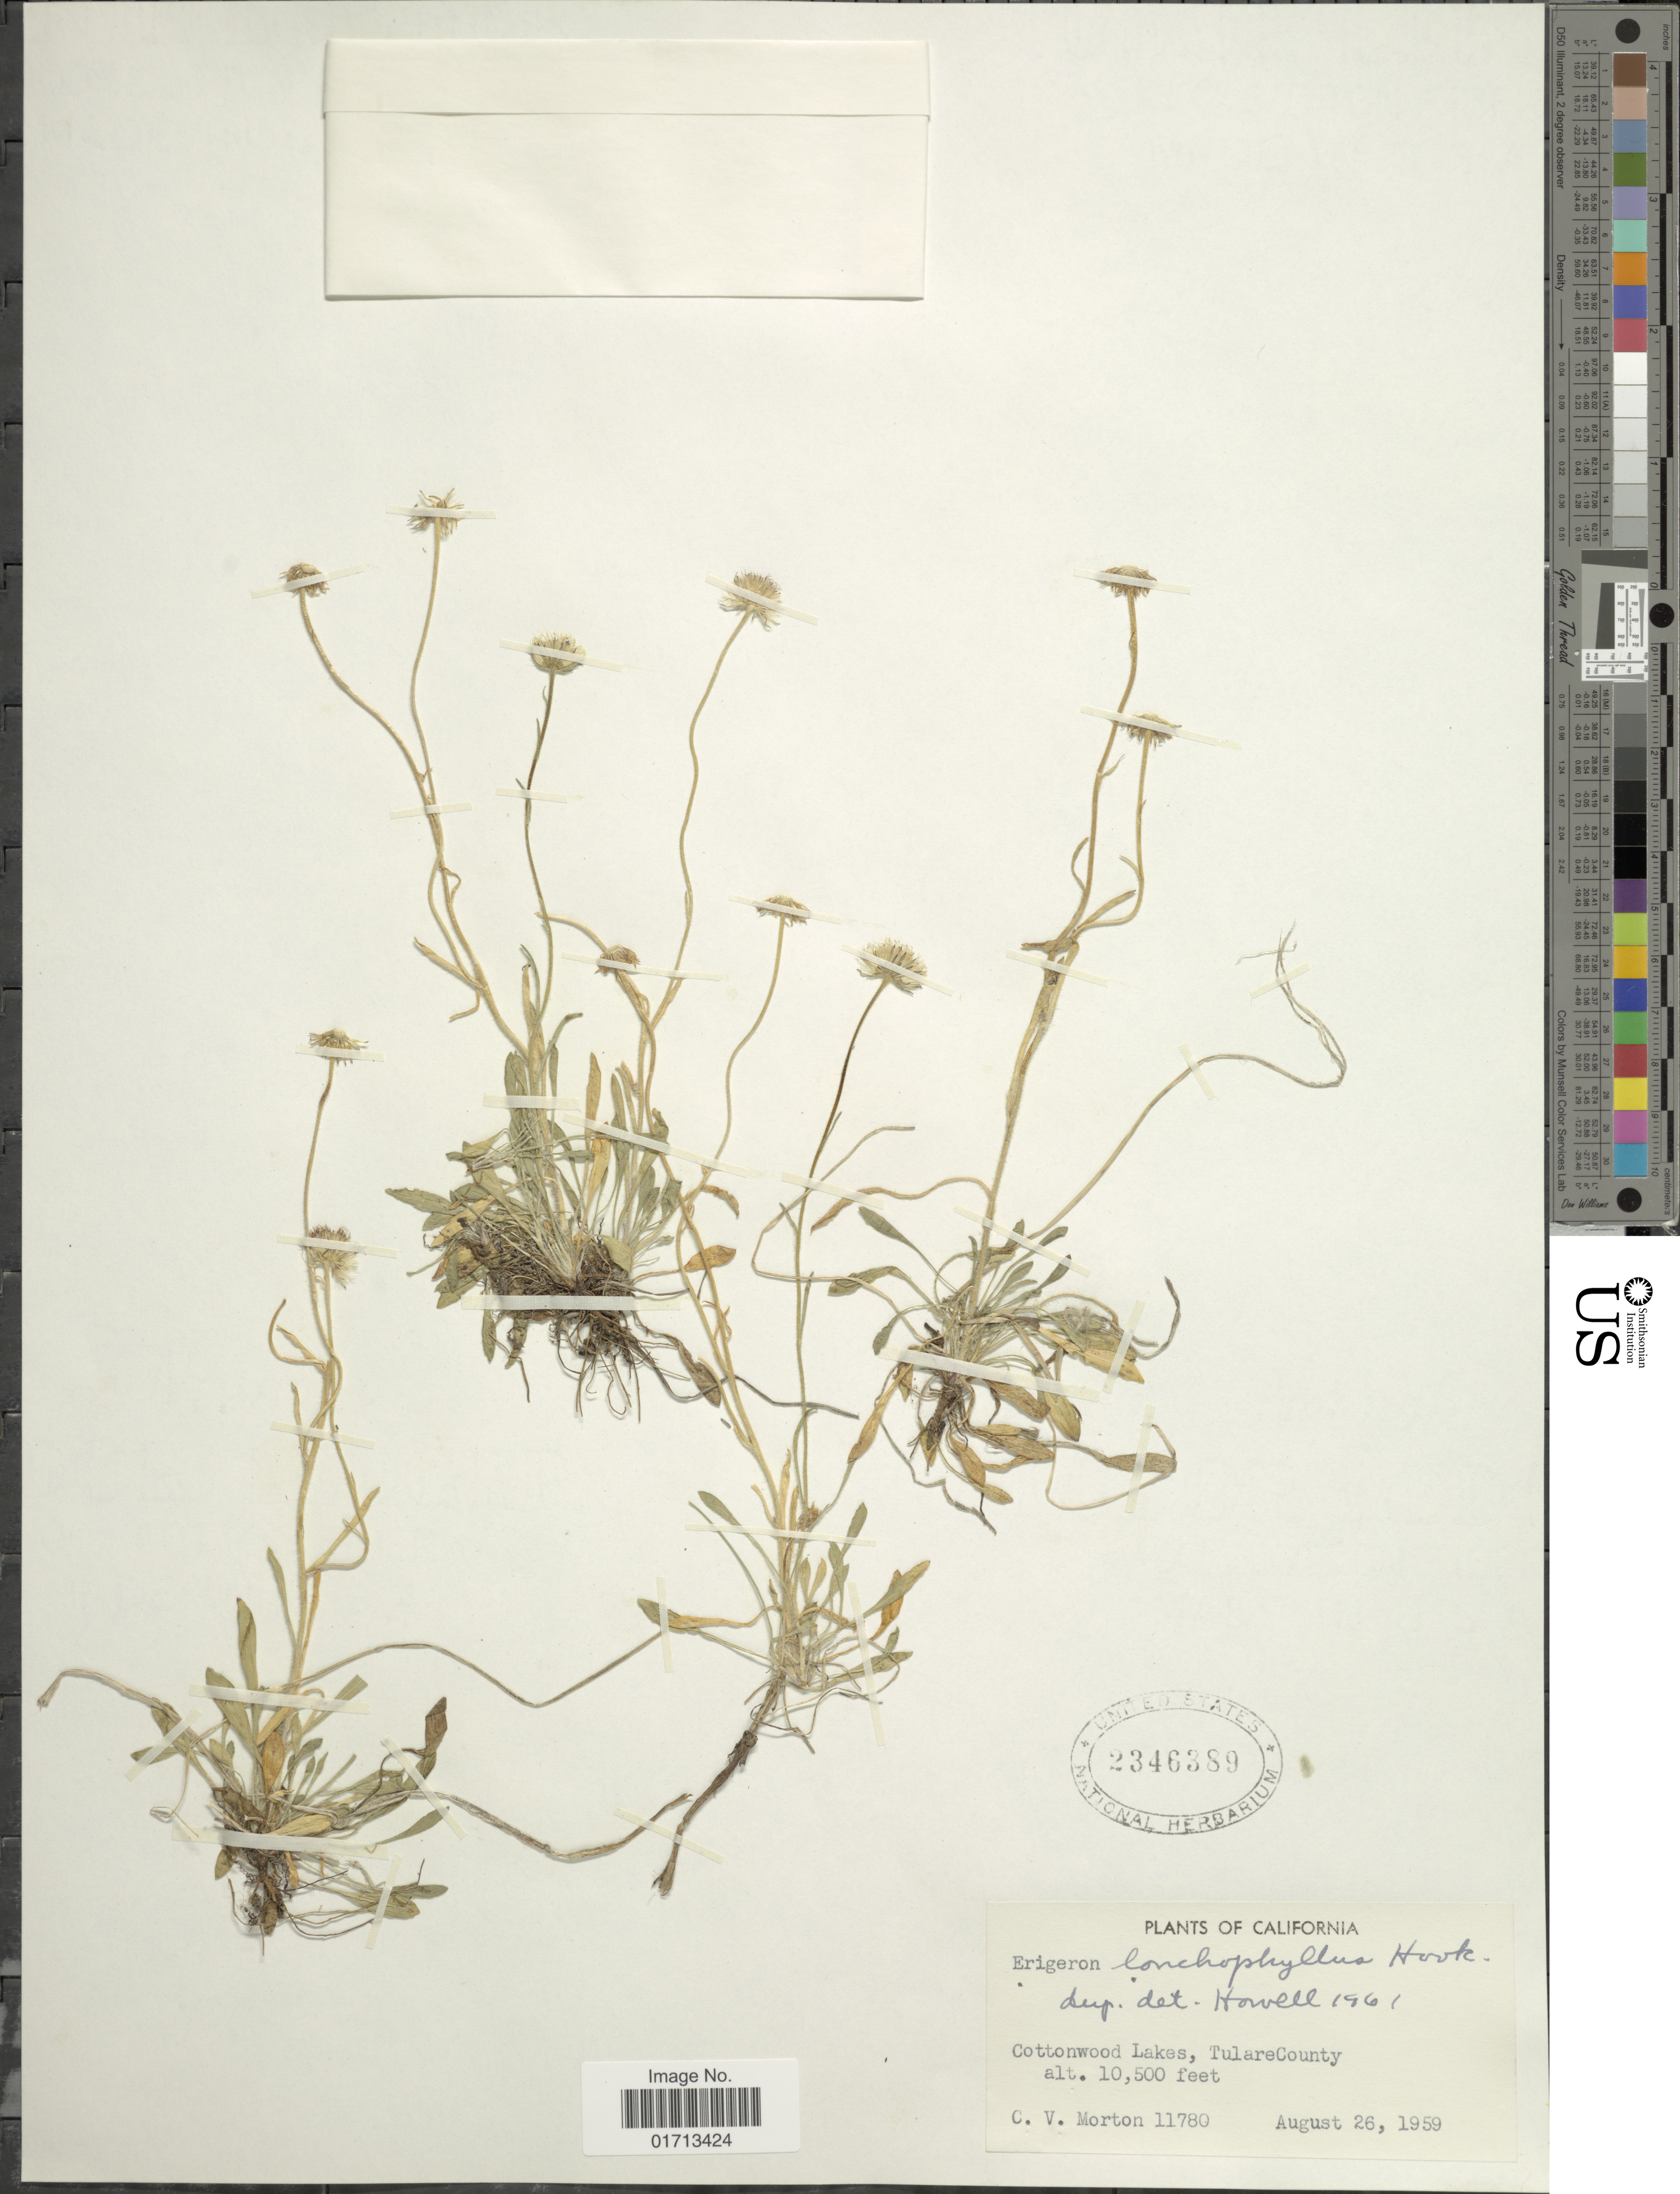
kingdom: Plantae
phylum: Tracheophyta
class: Magnoliopsida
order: Asterales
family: Asteraceae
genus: Erigeron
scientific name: Erigeron lonchophyllus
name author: Hook.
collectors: C. V. Morton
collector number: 11780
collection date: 1959-04-26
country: United States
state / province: California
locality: Cottonwood Lakes, TulareCounty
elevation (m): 3200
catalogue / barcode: US 2346389